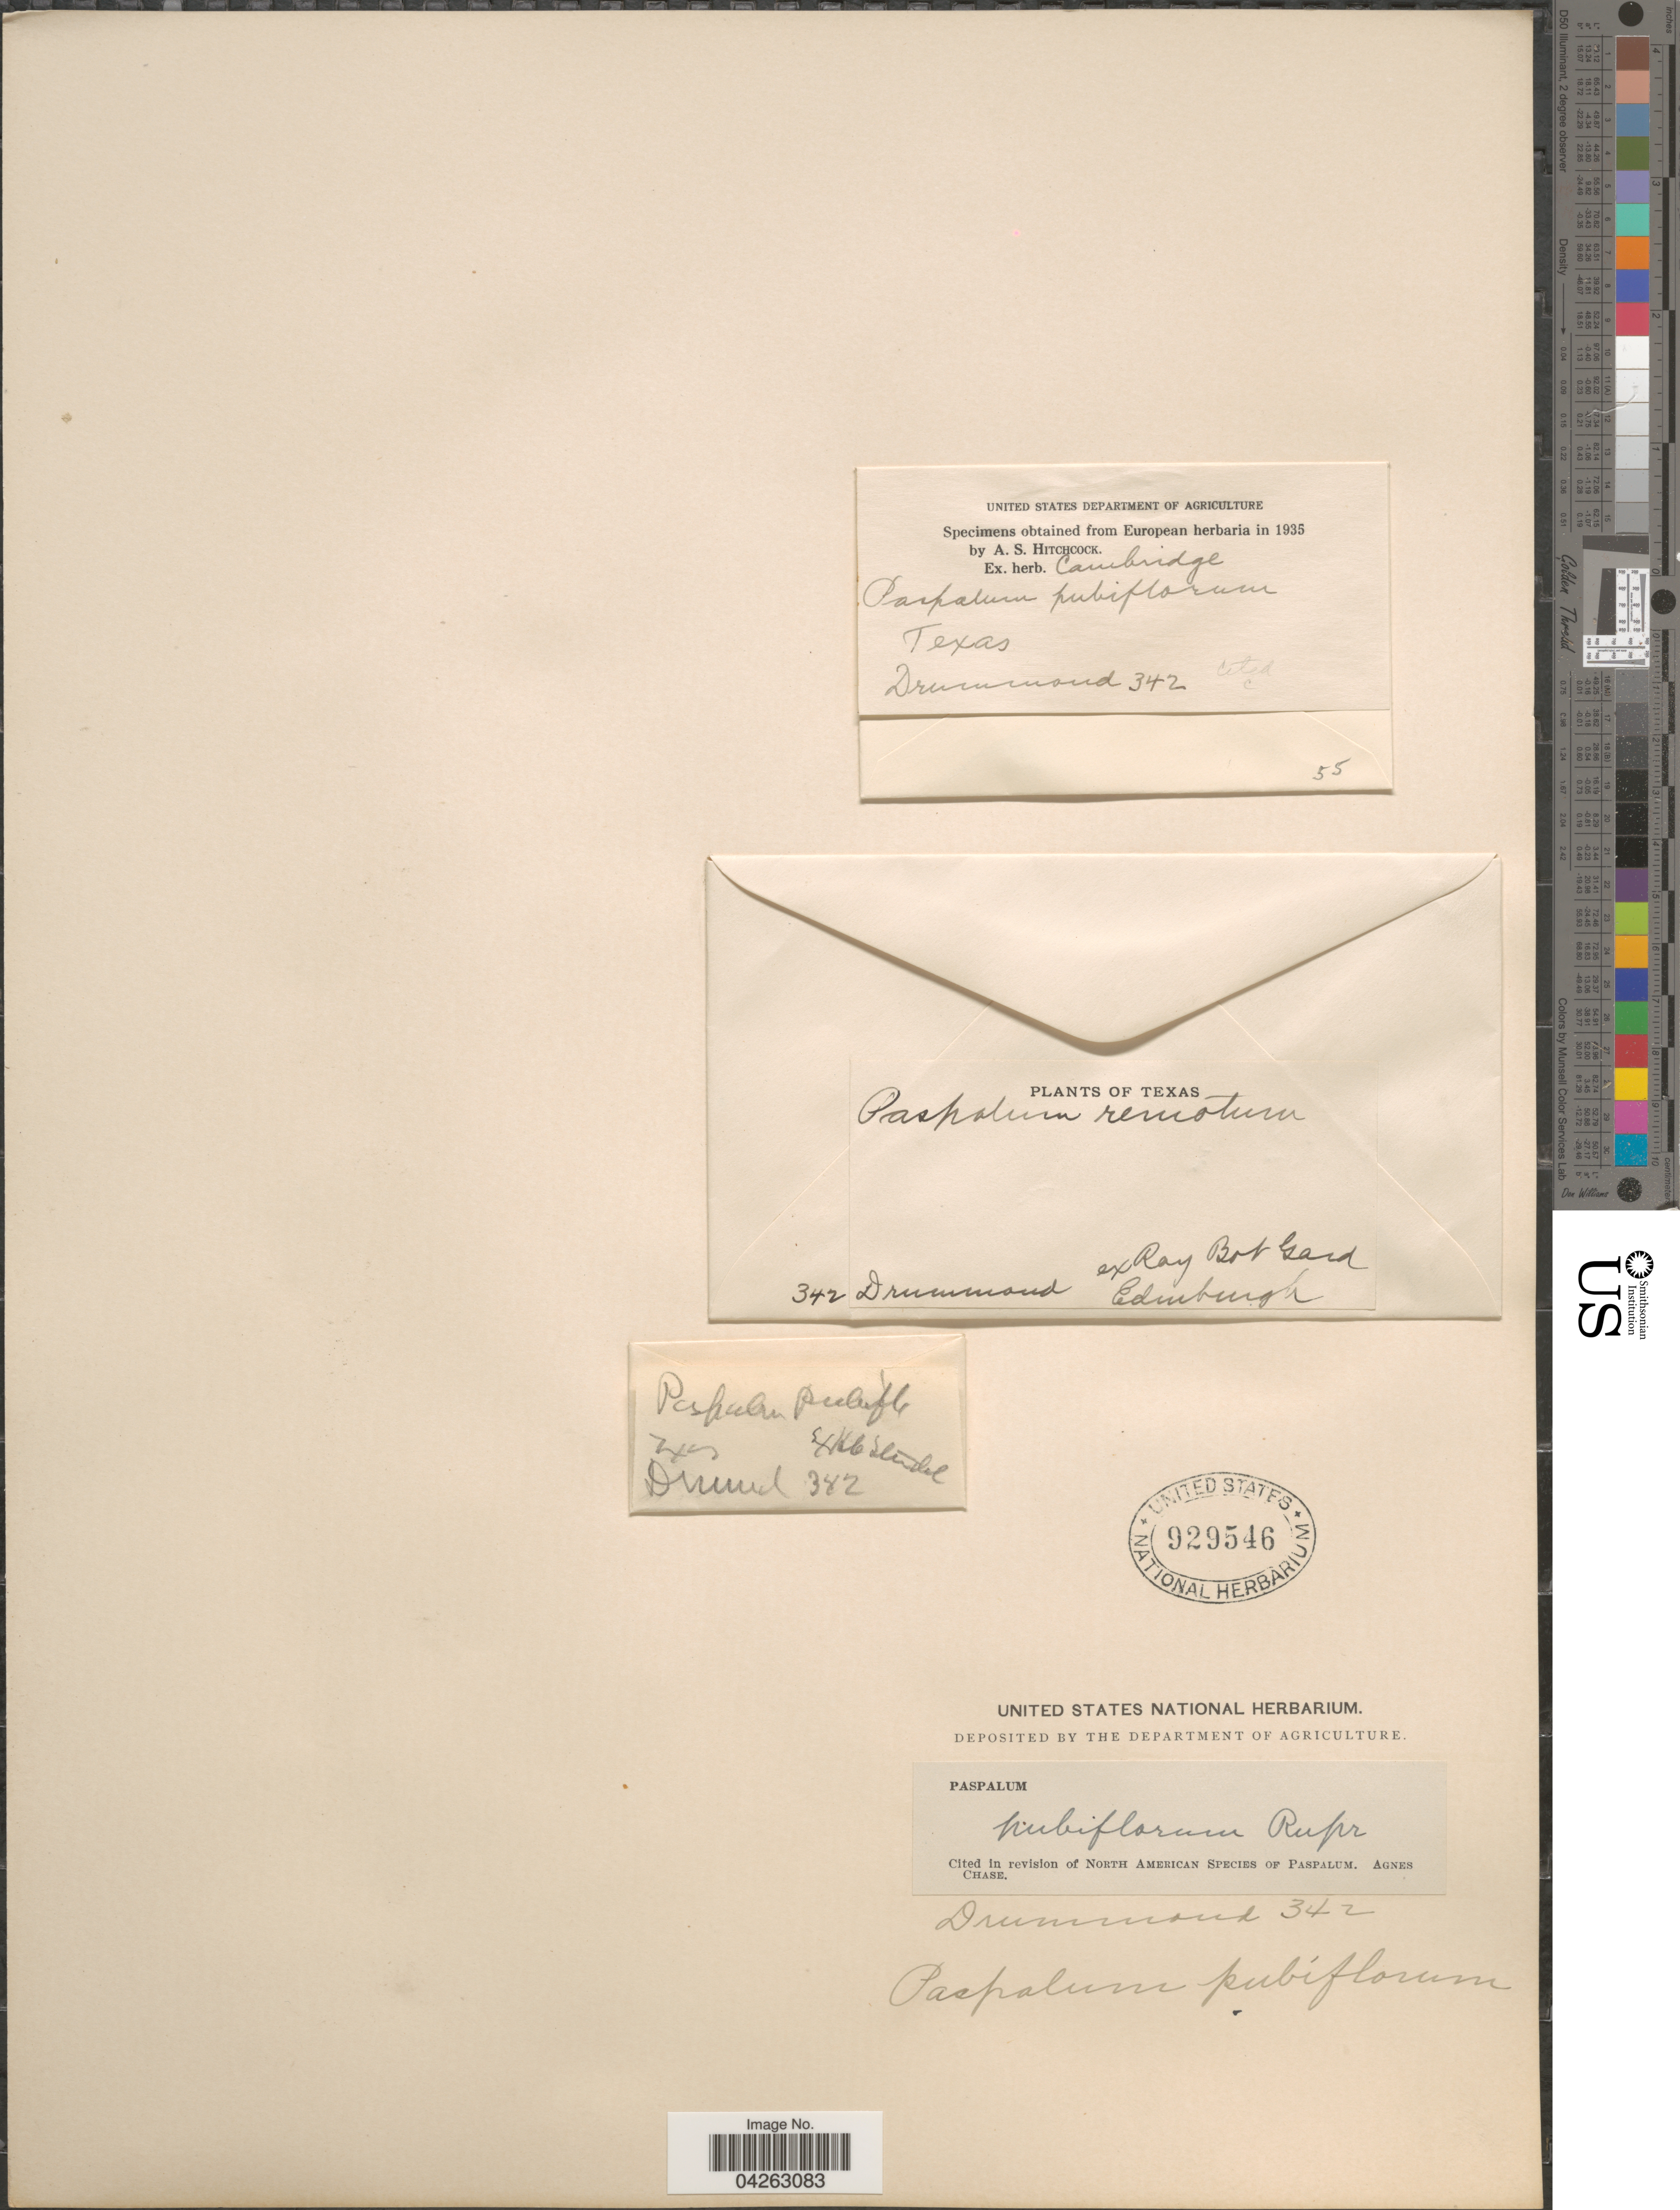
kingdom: Plantae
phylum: Tracheophyta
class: Liliopsida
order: Poales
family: Poaceae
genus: Paspalum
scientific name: Paspalum pubiflorum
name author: Rupr. ex E. Fourn.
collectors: -. Drummond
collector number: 342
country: United States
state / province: Texas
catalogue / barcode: US 929546-2